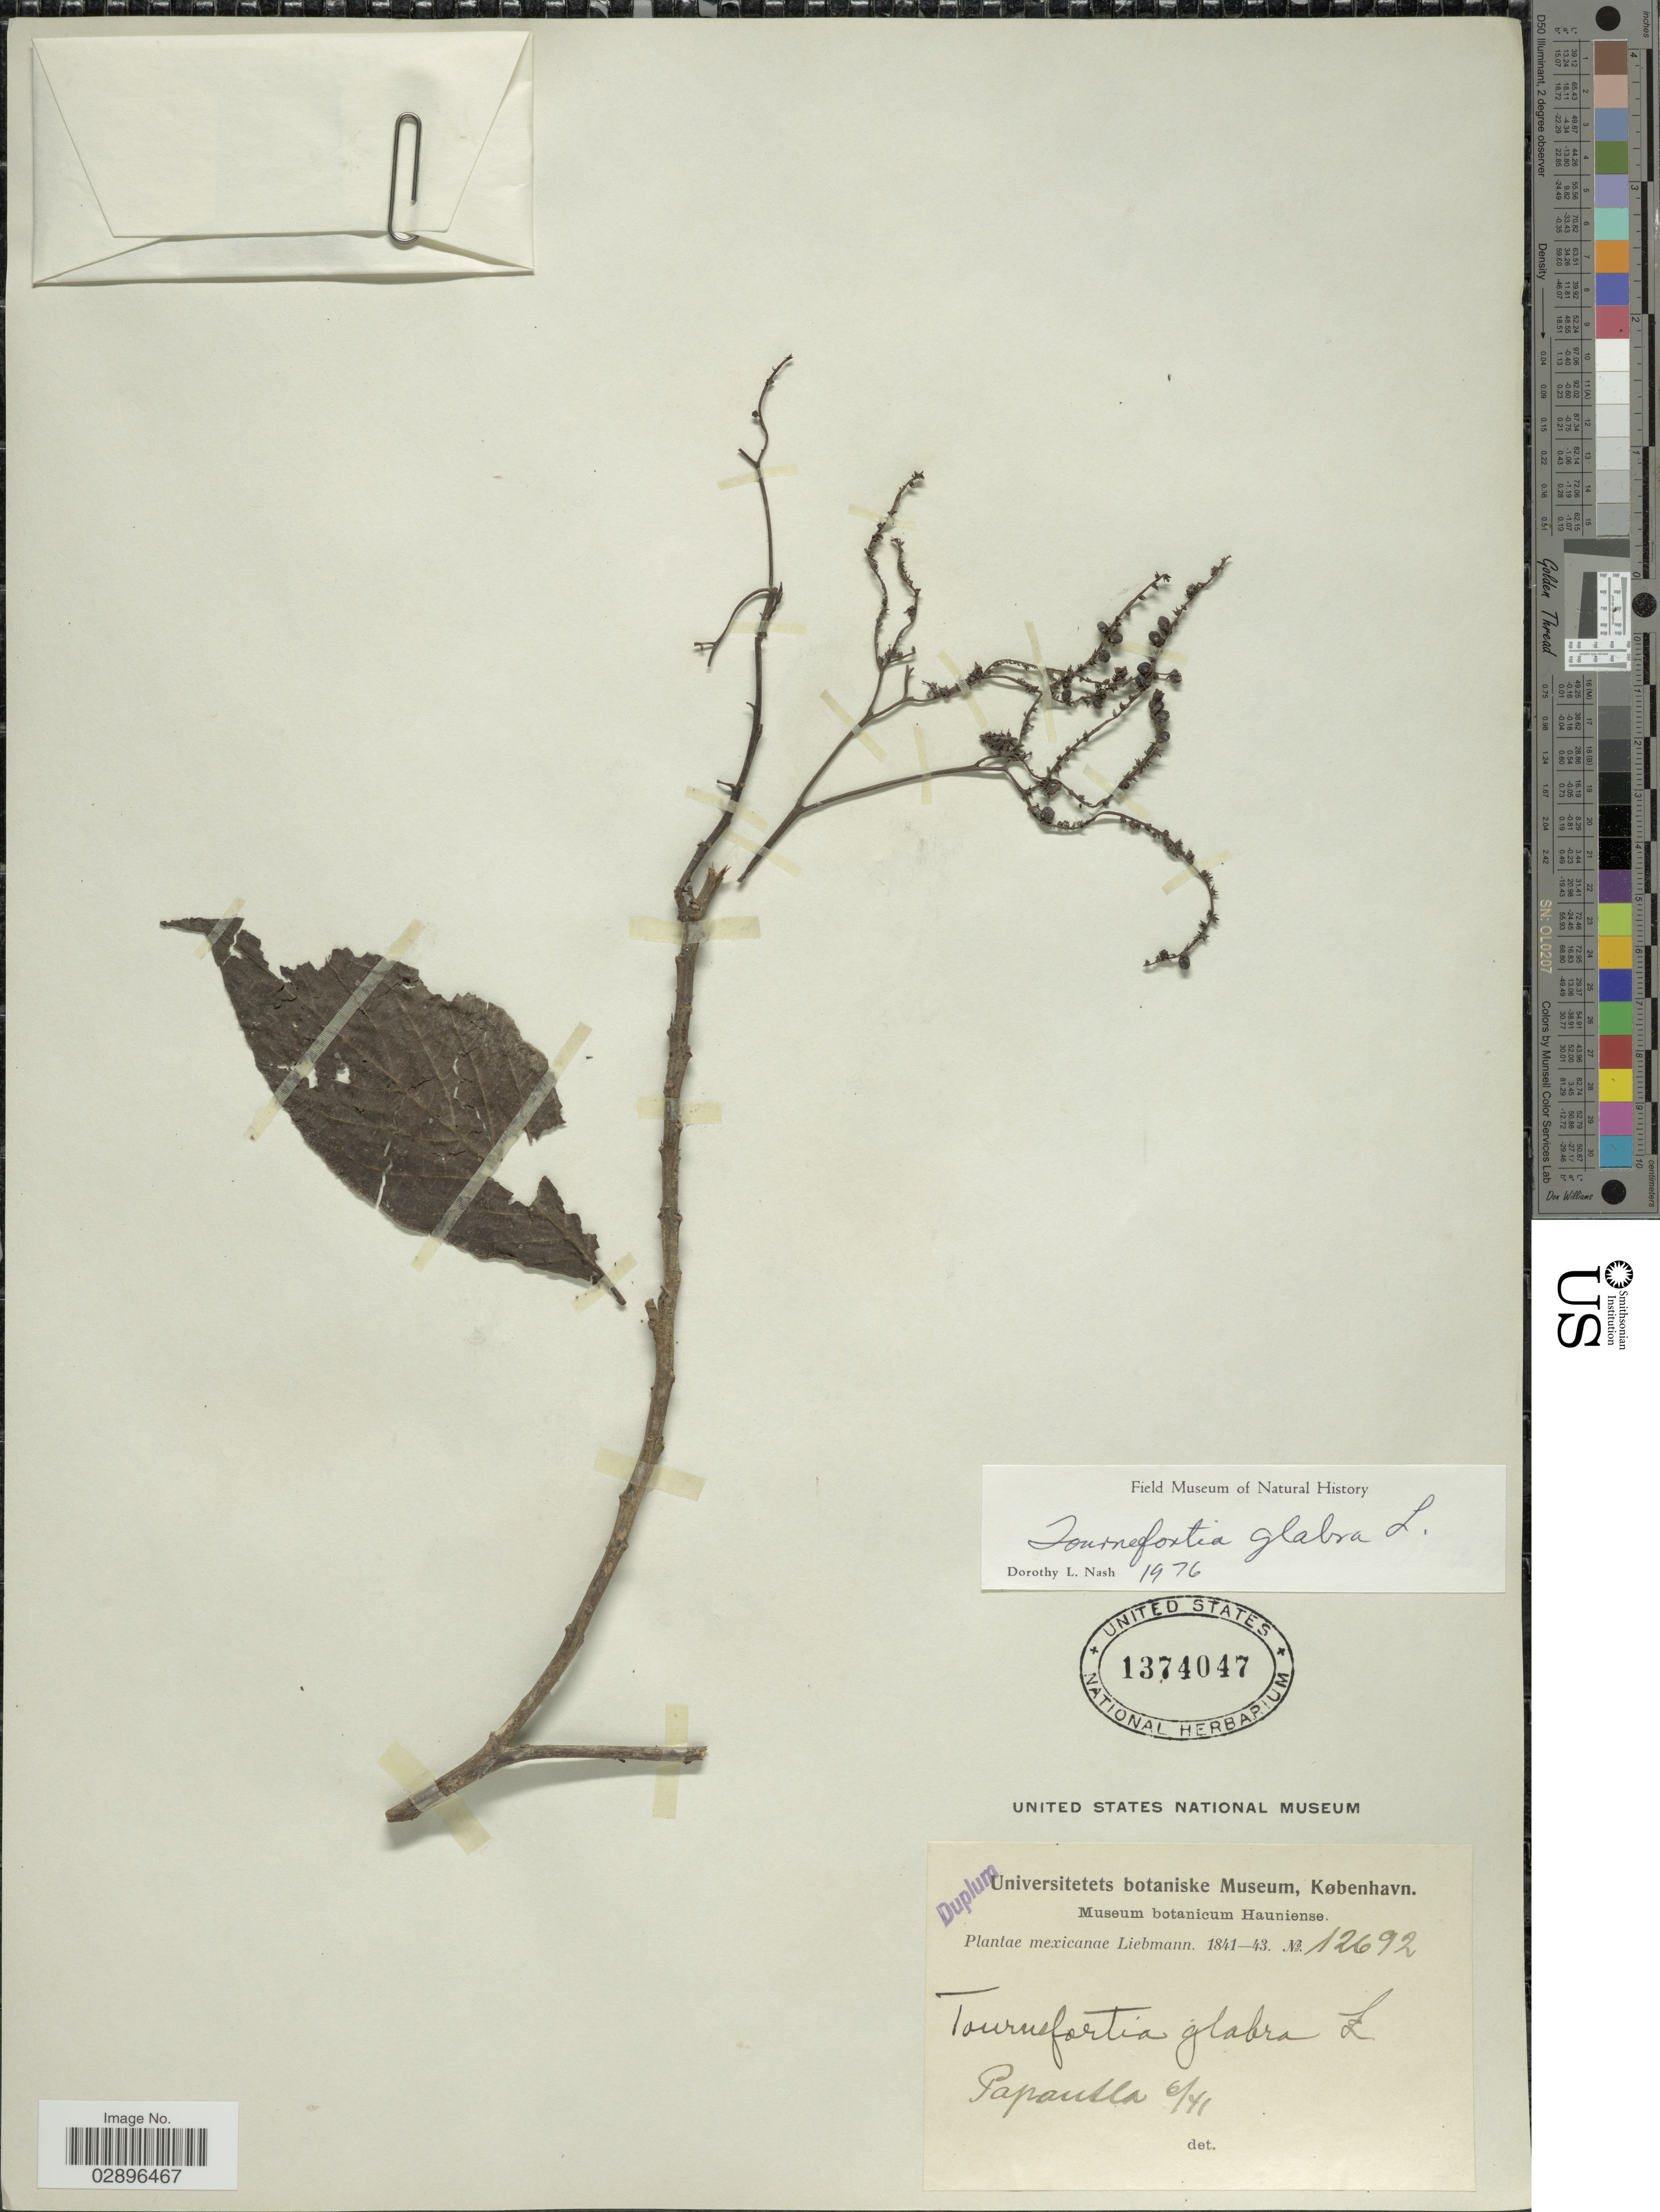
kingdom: Plantae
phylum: Tracheophyta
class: Magnoliopsida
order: Boraginales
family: Heliotropiaceae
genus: Tournefortia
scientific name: Tournefortia glabra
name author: L.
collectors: Liebmann, --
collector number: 12692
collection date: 1841-06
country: Mexico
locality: Papantla.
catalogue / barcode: US 1374047